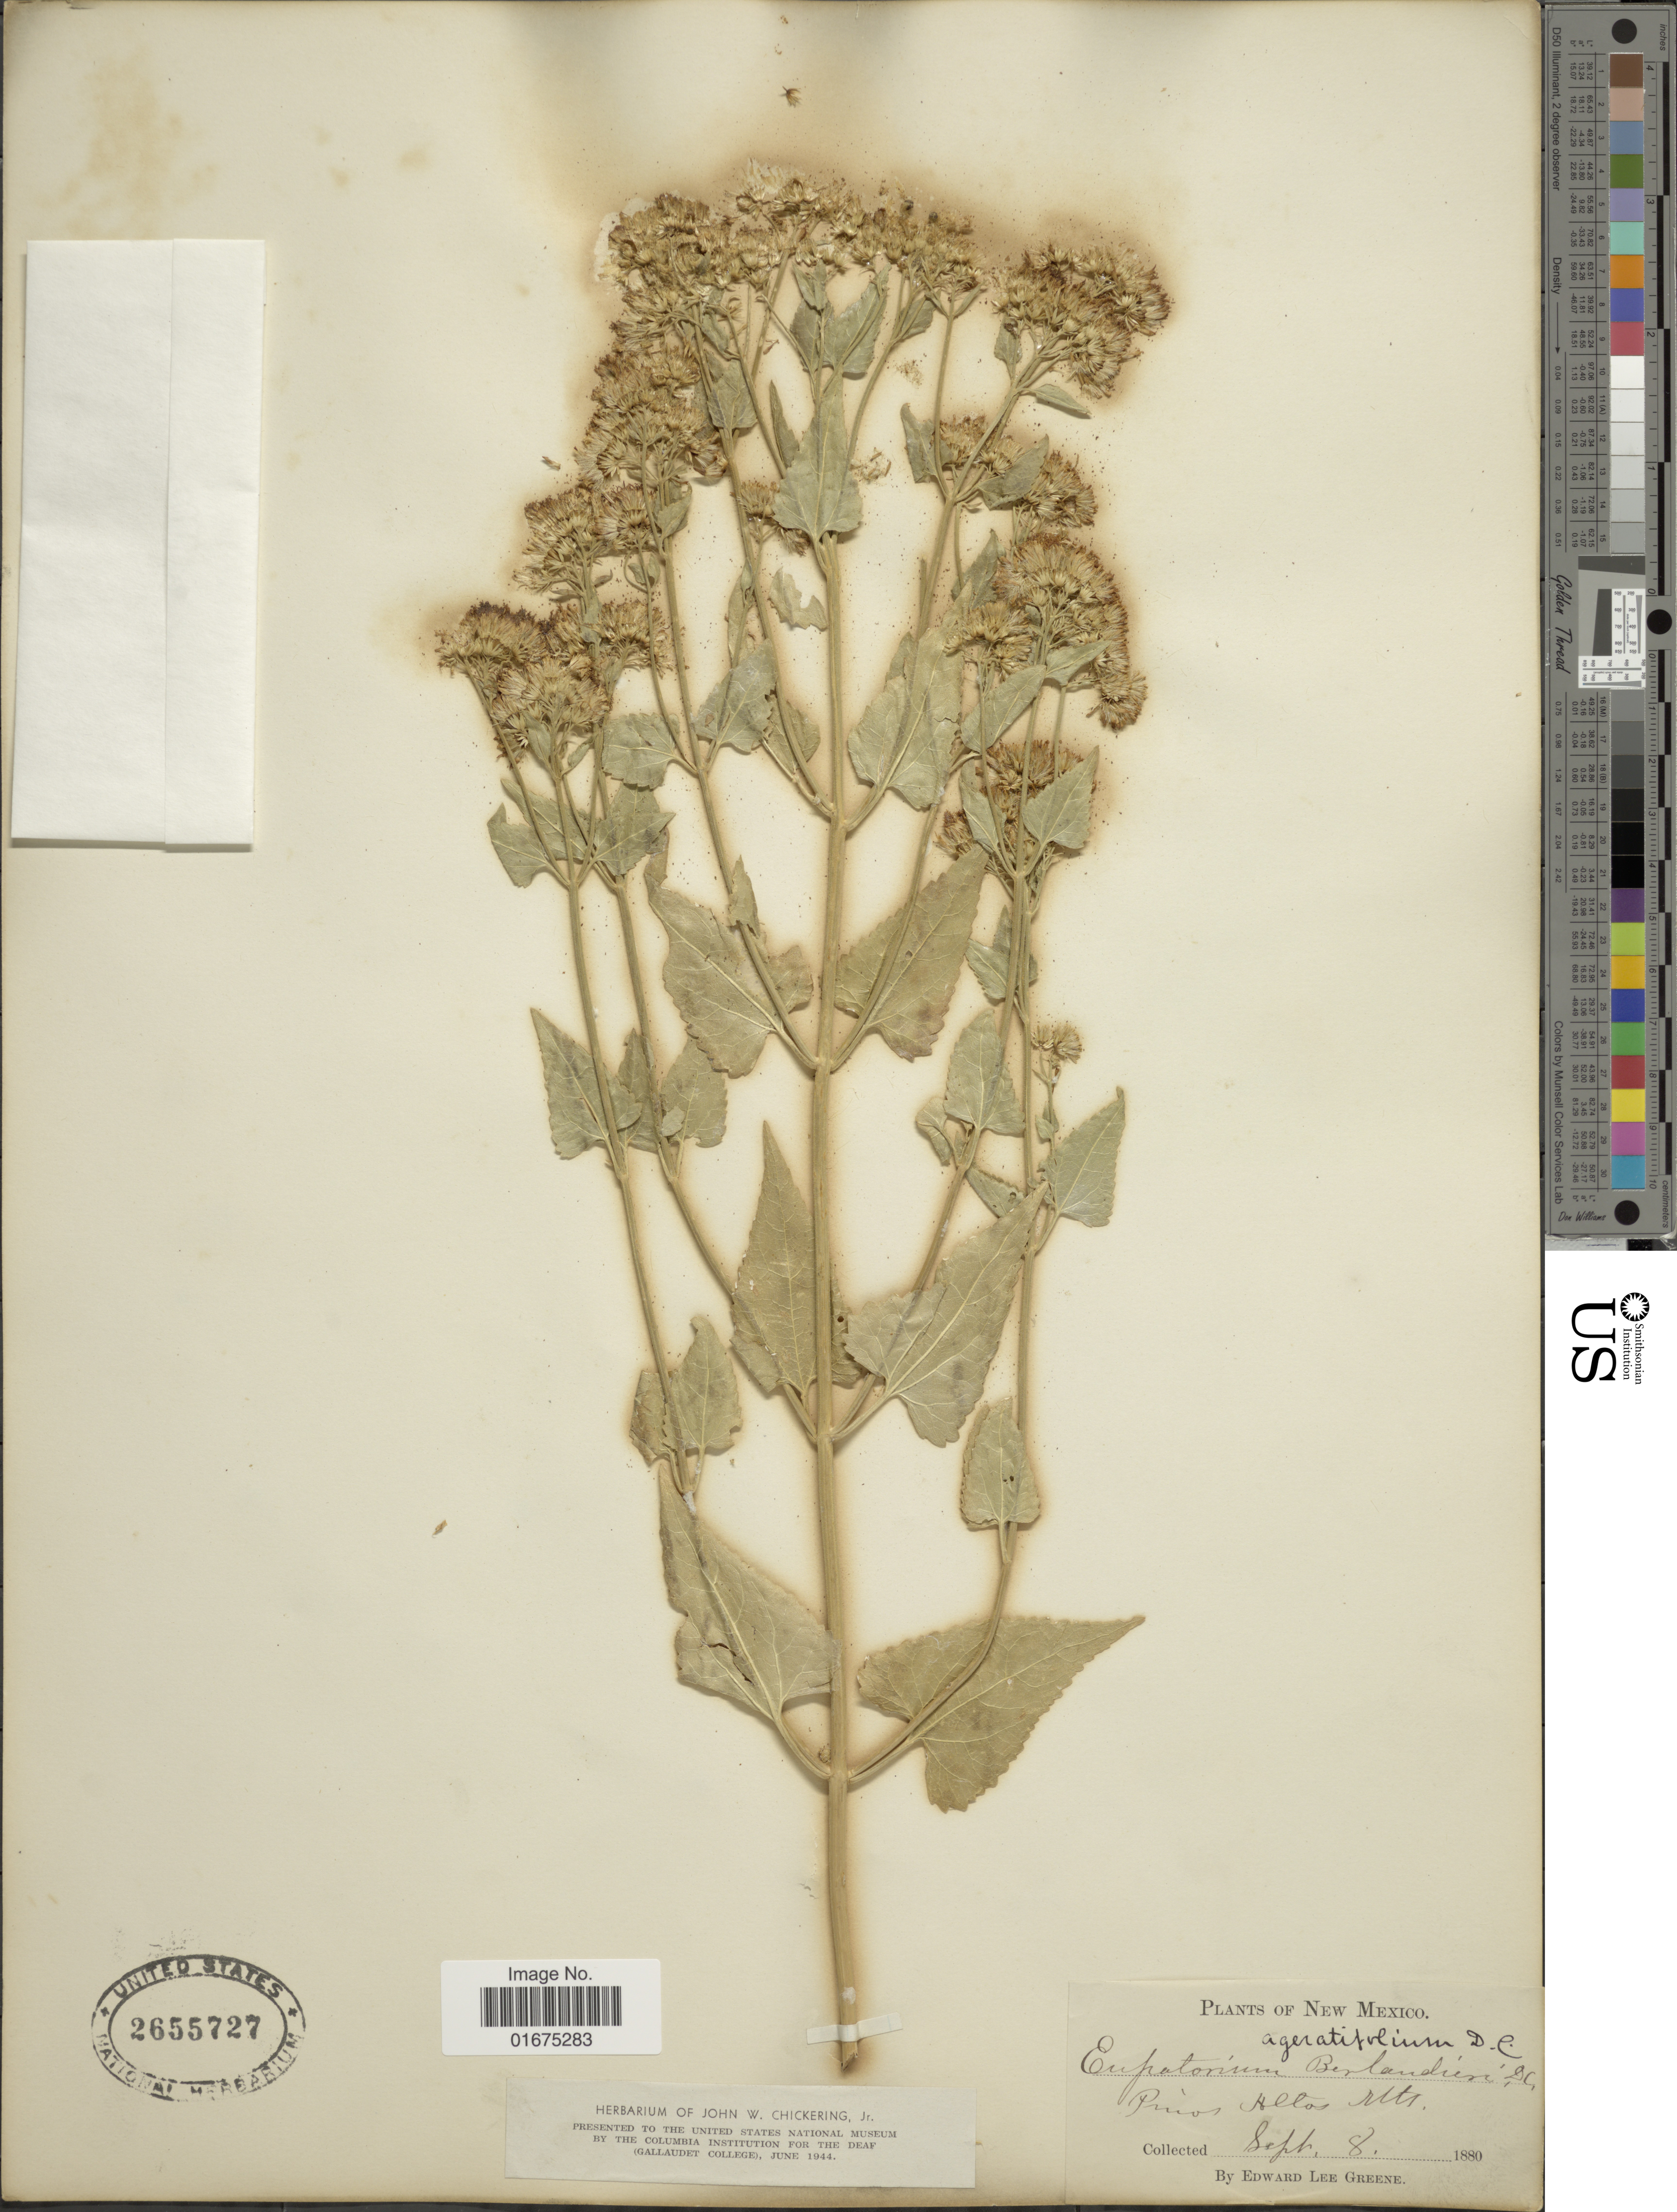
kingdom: Plantae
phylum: Tracheophyta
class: Magnoliopsida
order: Asterales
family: Asteraceae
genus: Ageratina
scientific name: Ageratina herbacea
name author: (A. Gray) R.M. King & H. Rob.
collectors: E. L. Greene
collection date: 1880-09-08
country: United States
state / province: New Mexico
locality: Pinos Altos Mts.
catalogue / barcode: US 2655727